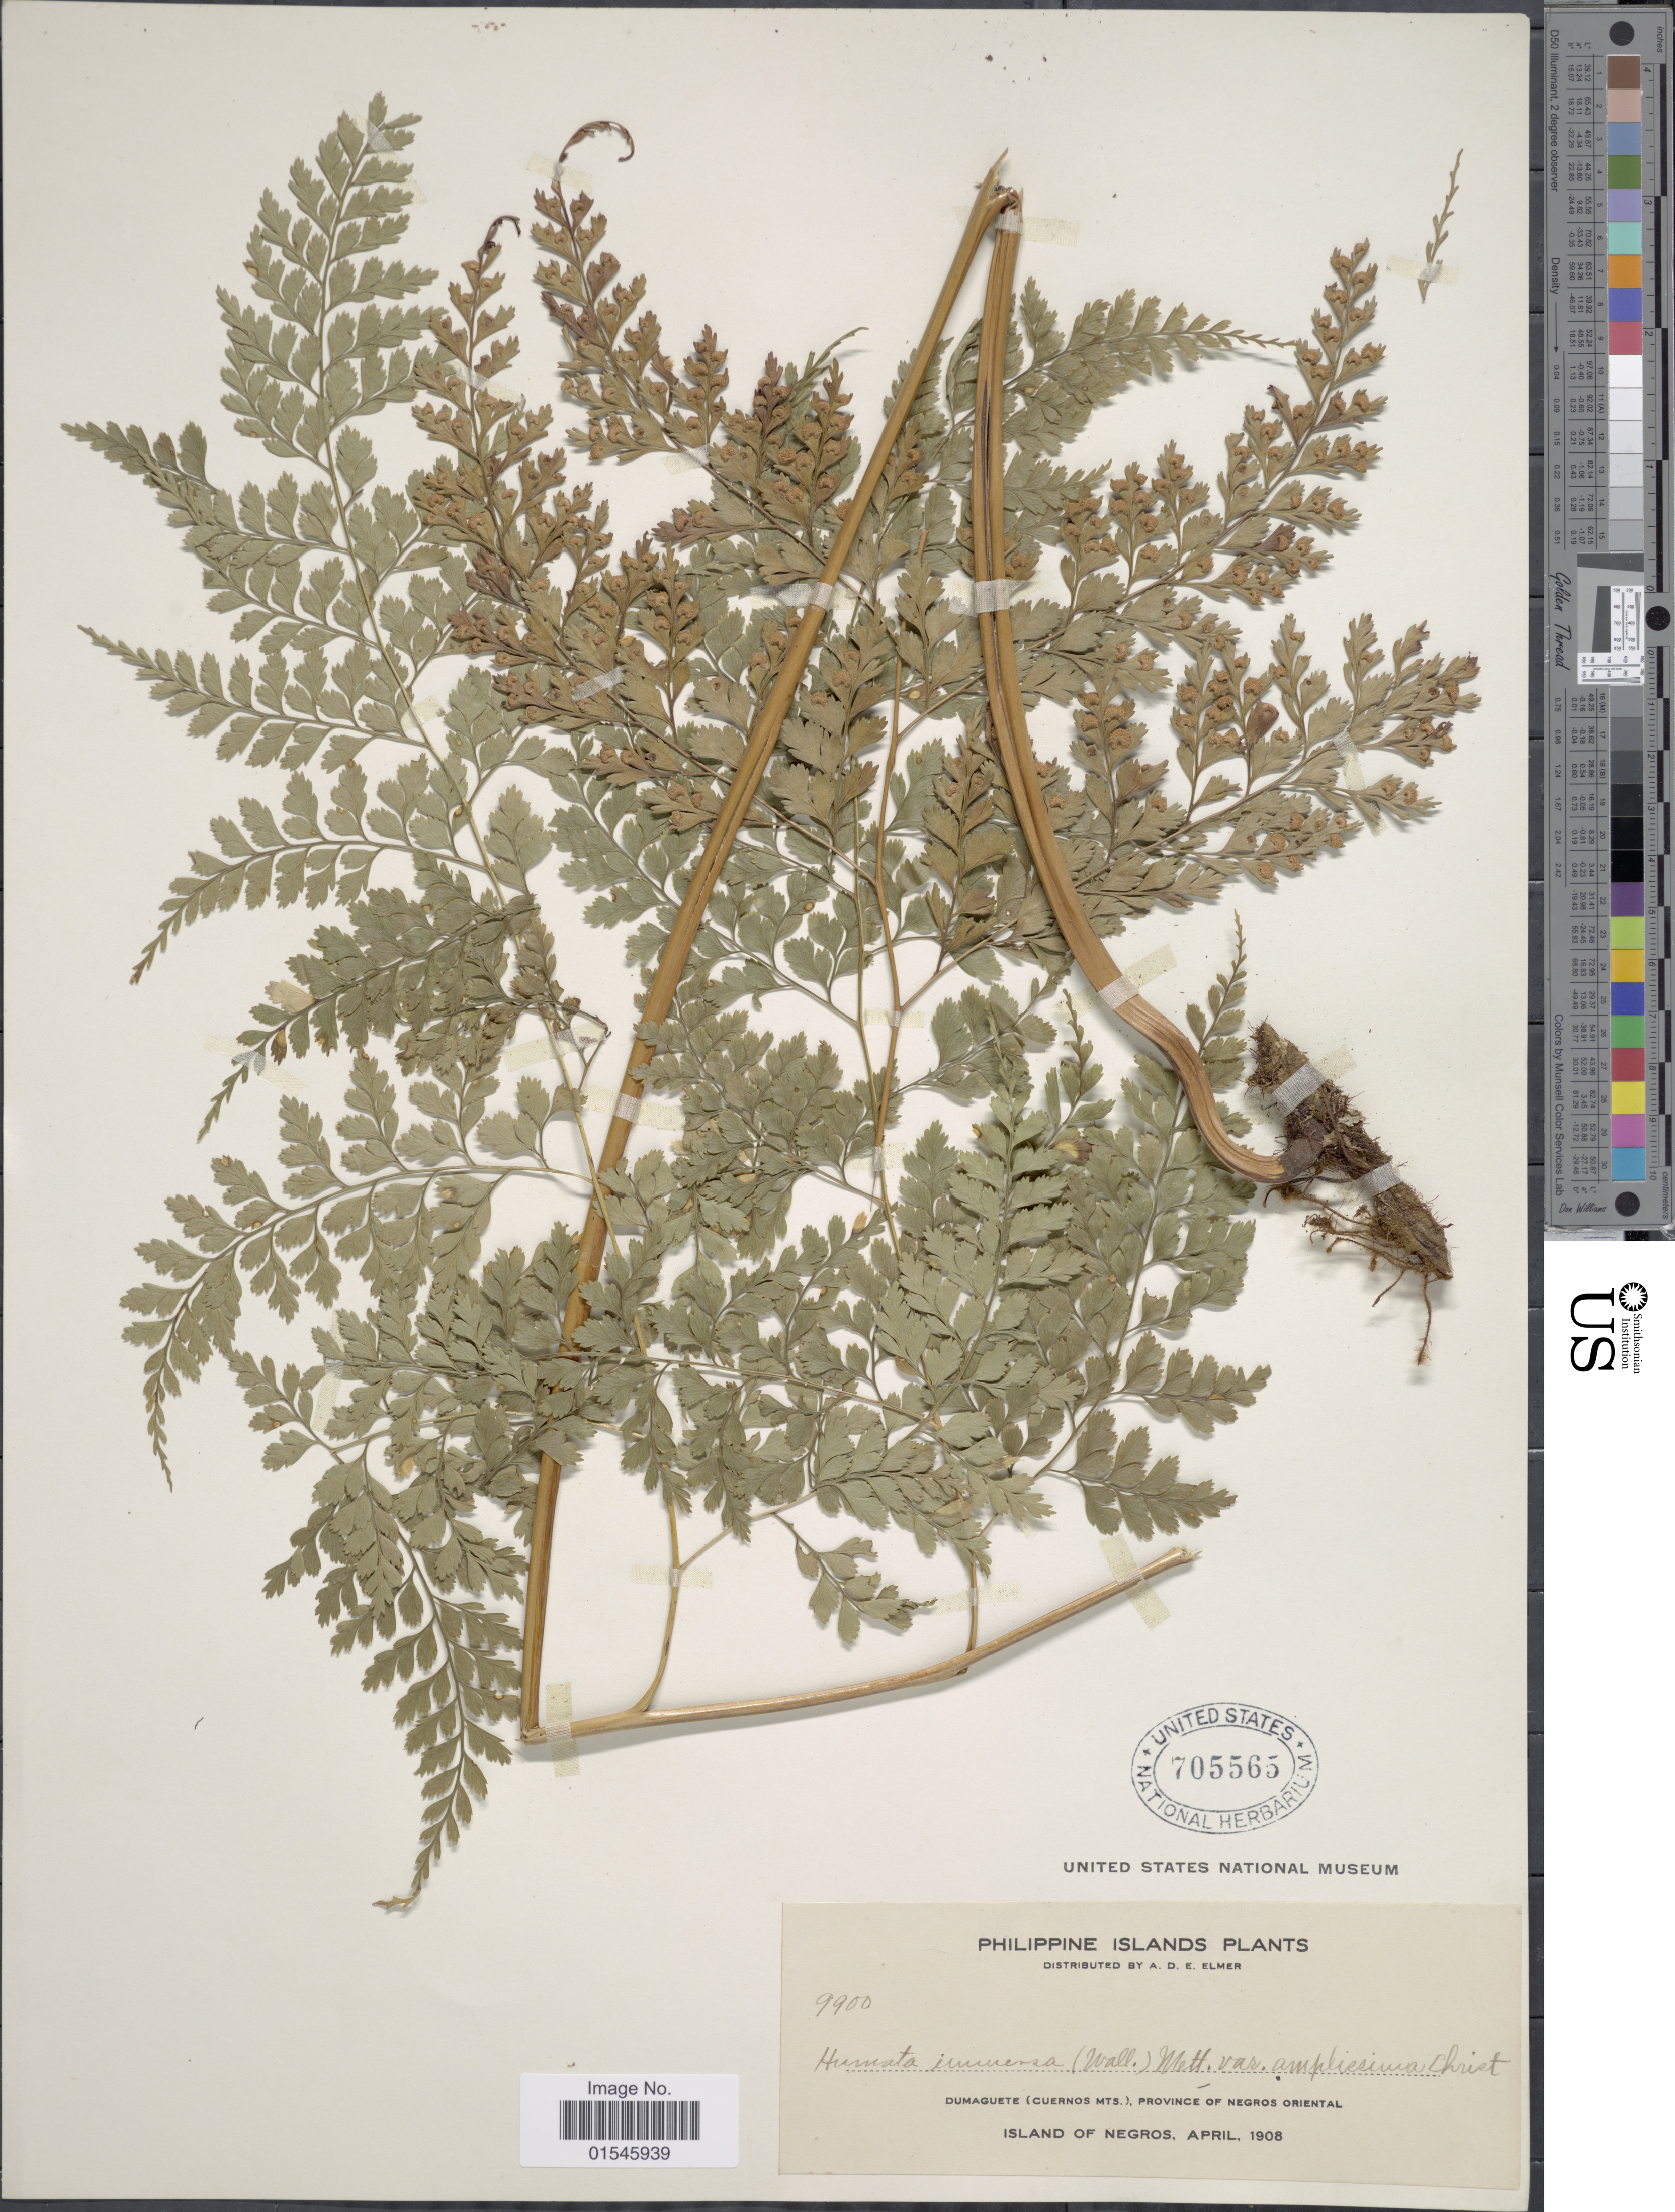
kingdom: Plantae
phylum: Tracheophyta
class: Polypodiopsida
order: Polypodiales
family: Hypodematiaceae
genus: Leucostegia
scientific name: Leucostegia truncata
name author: (D. Don) Fraser-Jenk.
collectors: A. D. E. Elmer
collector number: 9900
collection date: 1908-04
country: Philippines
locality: Philippine Island, Dumaguete (Cuernos Mts.,), province of Negros Oriental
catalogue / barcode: US 705565